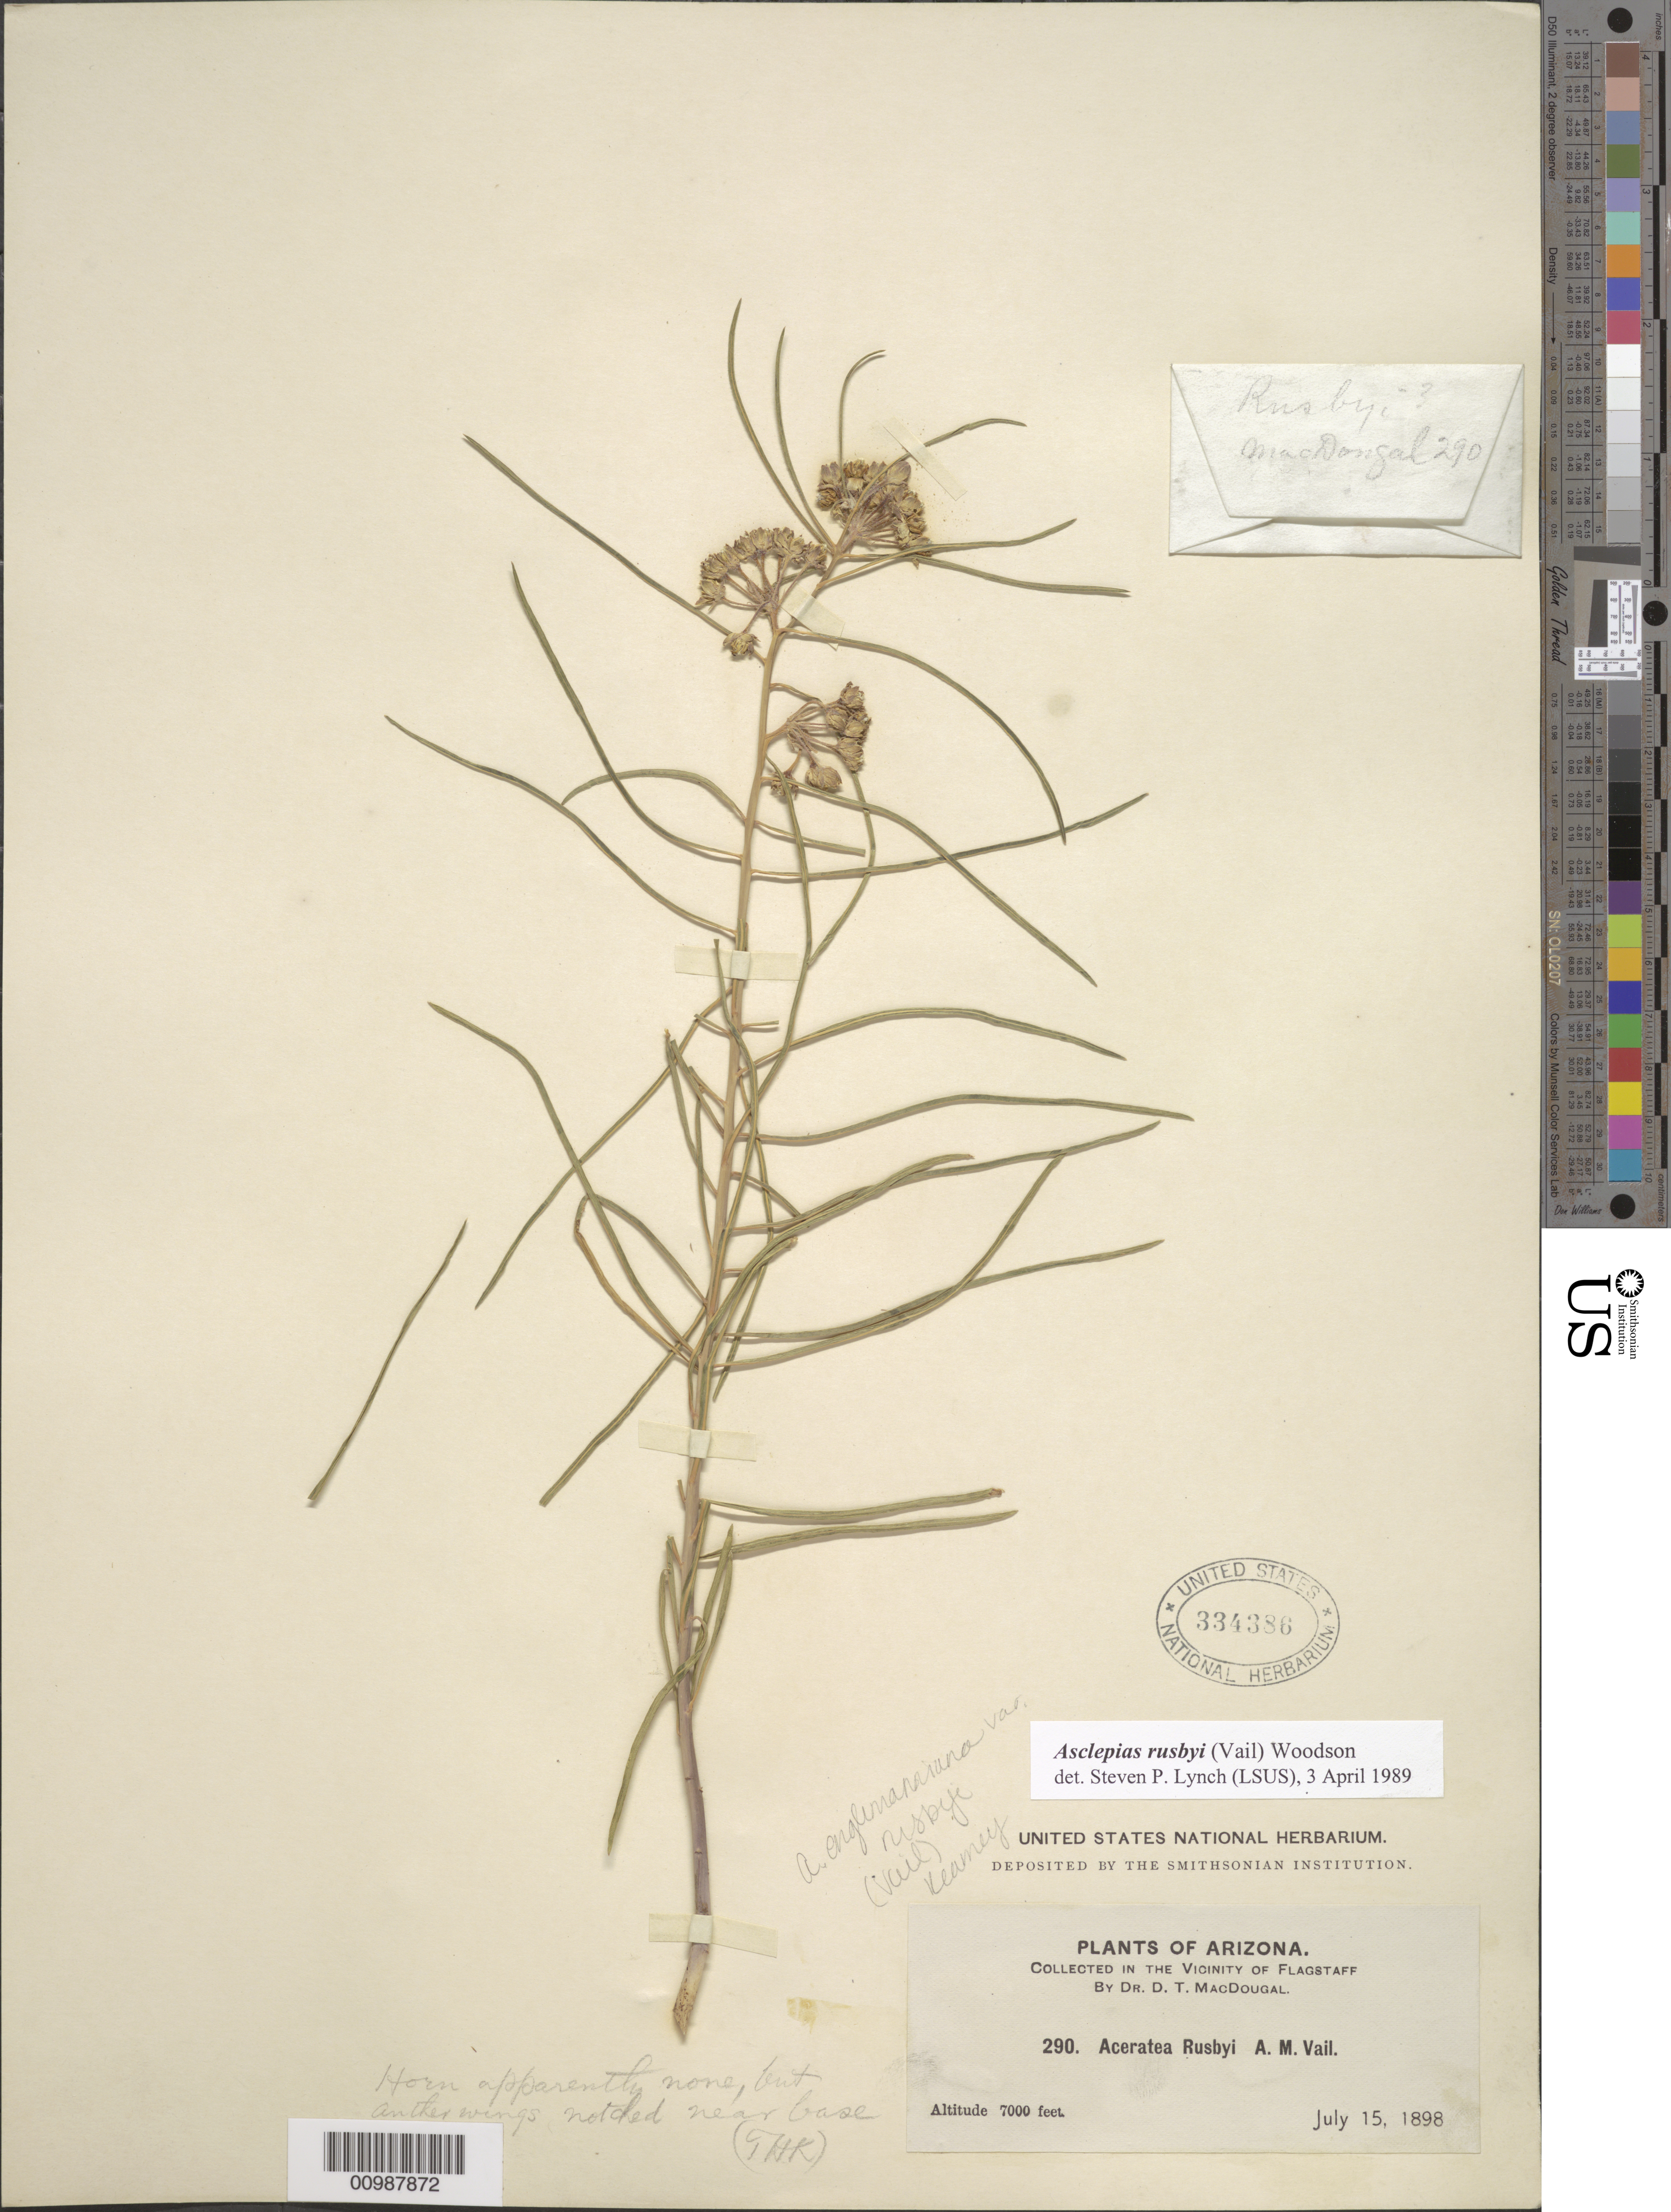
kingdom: Plantae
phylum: Tracheophyta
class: Magnoliopsida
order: Gentianales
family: Apocynaceae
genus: Asclepias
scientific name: Asclepias engelmanniana var. rusbyi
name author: (Vail) Kearney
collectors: D. T. MacDougal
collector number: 290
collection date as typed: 15 Jul 1898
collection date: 1898-07-15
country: United States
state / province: Arizona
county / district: Coconino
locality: In the vicinity of Flagstaff.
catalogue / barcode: US 334386